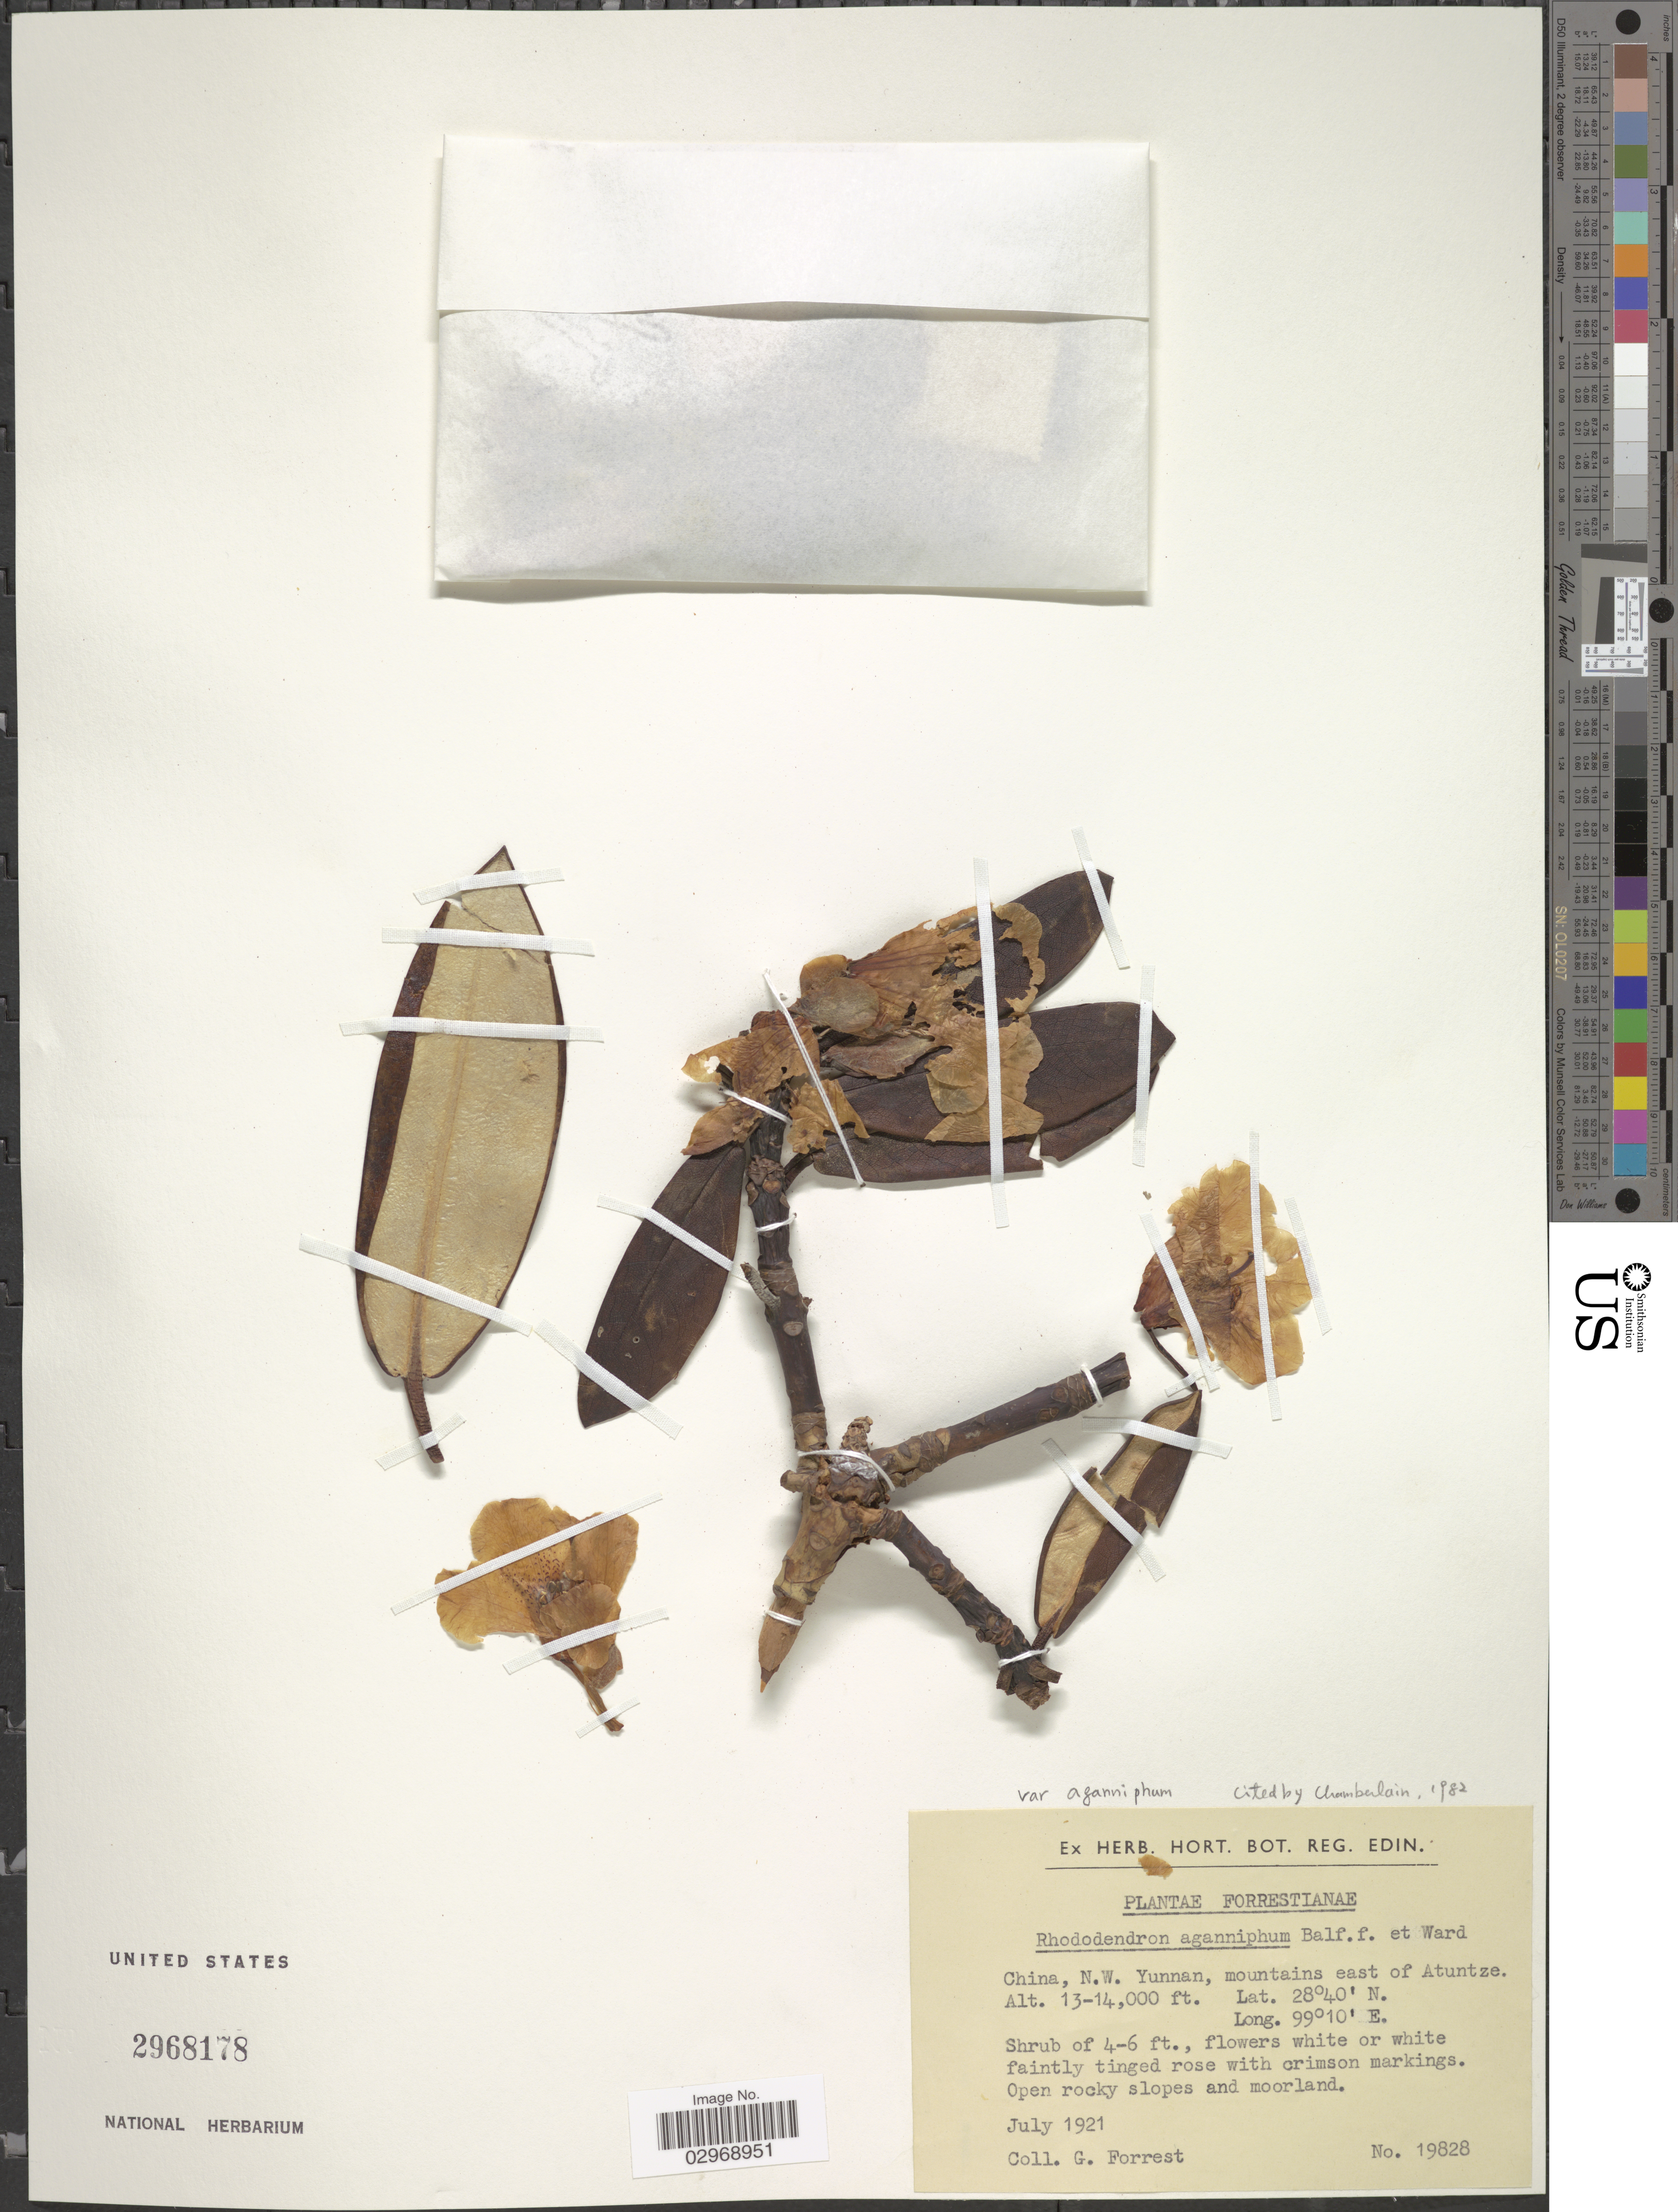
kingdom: Plantae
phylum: Tracheophyta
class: Magnoliopsida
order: Ericales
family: Ericaceae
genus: Rhododendron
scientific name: Rhododendron aganniphum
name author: Balf. f. & Kingdon-Ward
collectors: G. Forrest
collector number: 19828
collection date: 1921-07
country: China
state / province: Yunnan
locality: N.W. Yunnan, mountains east of Atuntze.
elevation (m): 3962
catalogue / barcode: US 2968178